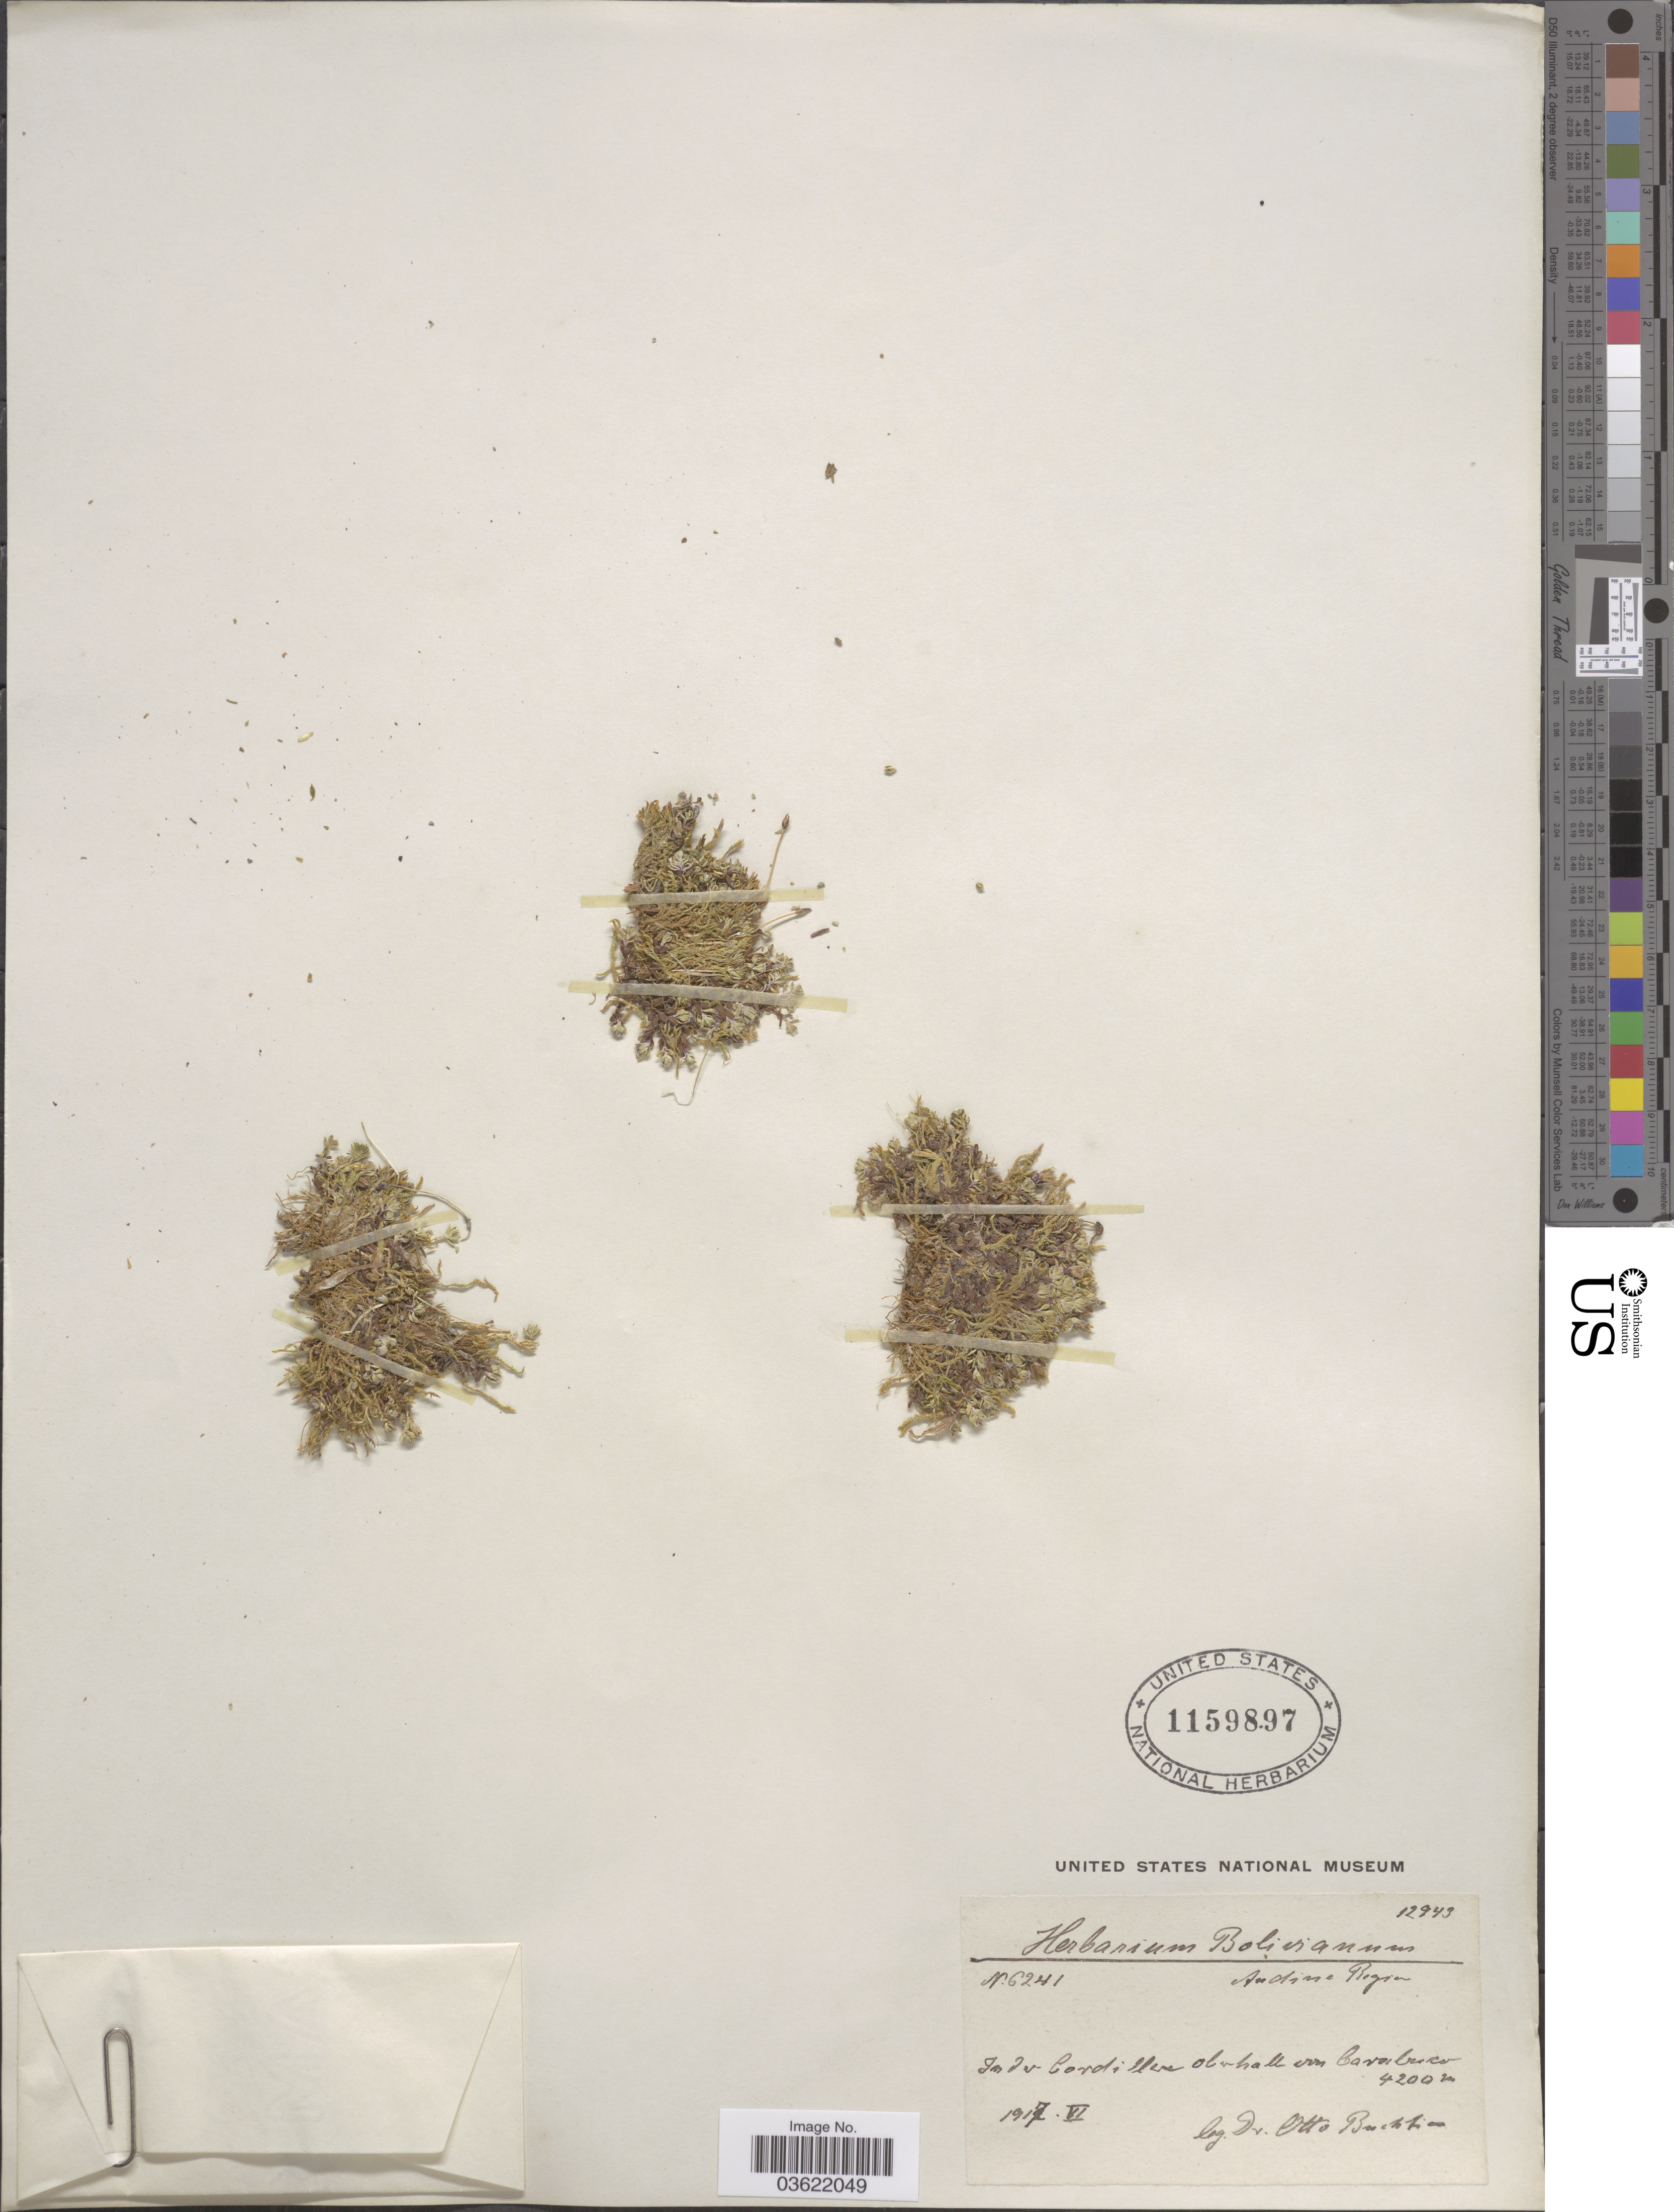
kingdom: Plantae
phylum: Tracheophyta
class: Magnoliopsida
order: Caryophyllales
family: Caryophyllaceae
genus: Arenaria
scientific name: Arenaria sp.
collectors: O. Buchtien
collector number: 6241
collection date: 1917-06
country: Bolivia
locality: Andine Region. In der Cordillera oberhalb von Carabuco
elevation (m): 4200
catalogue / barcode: US 1159897